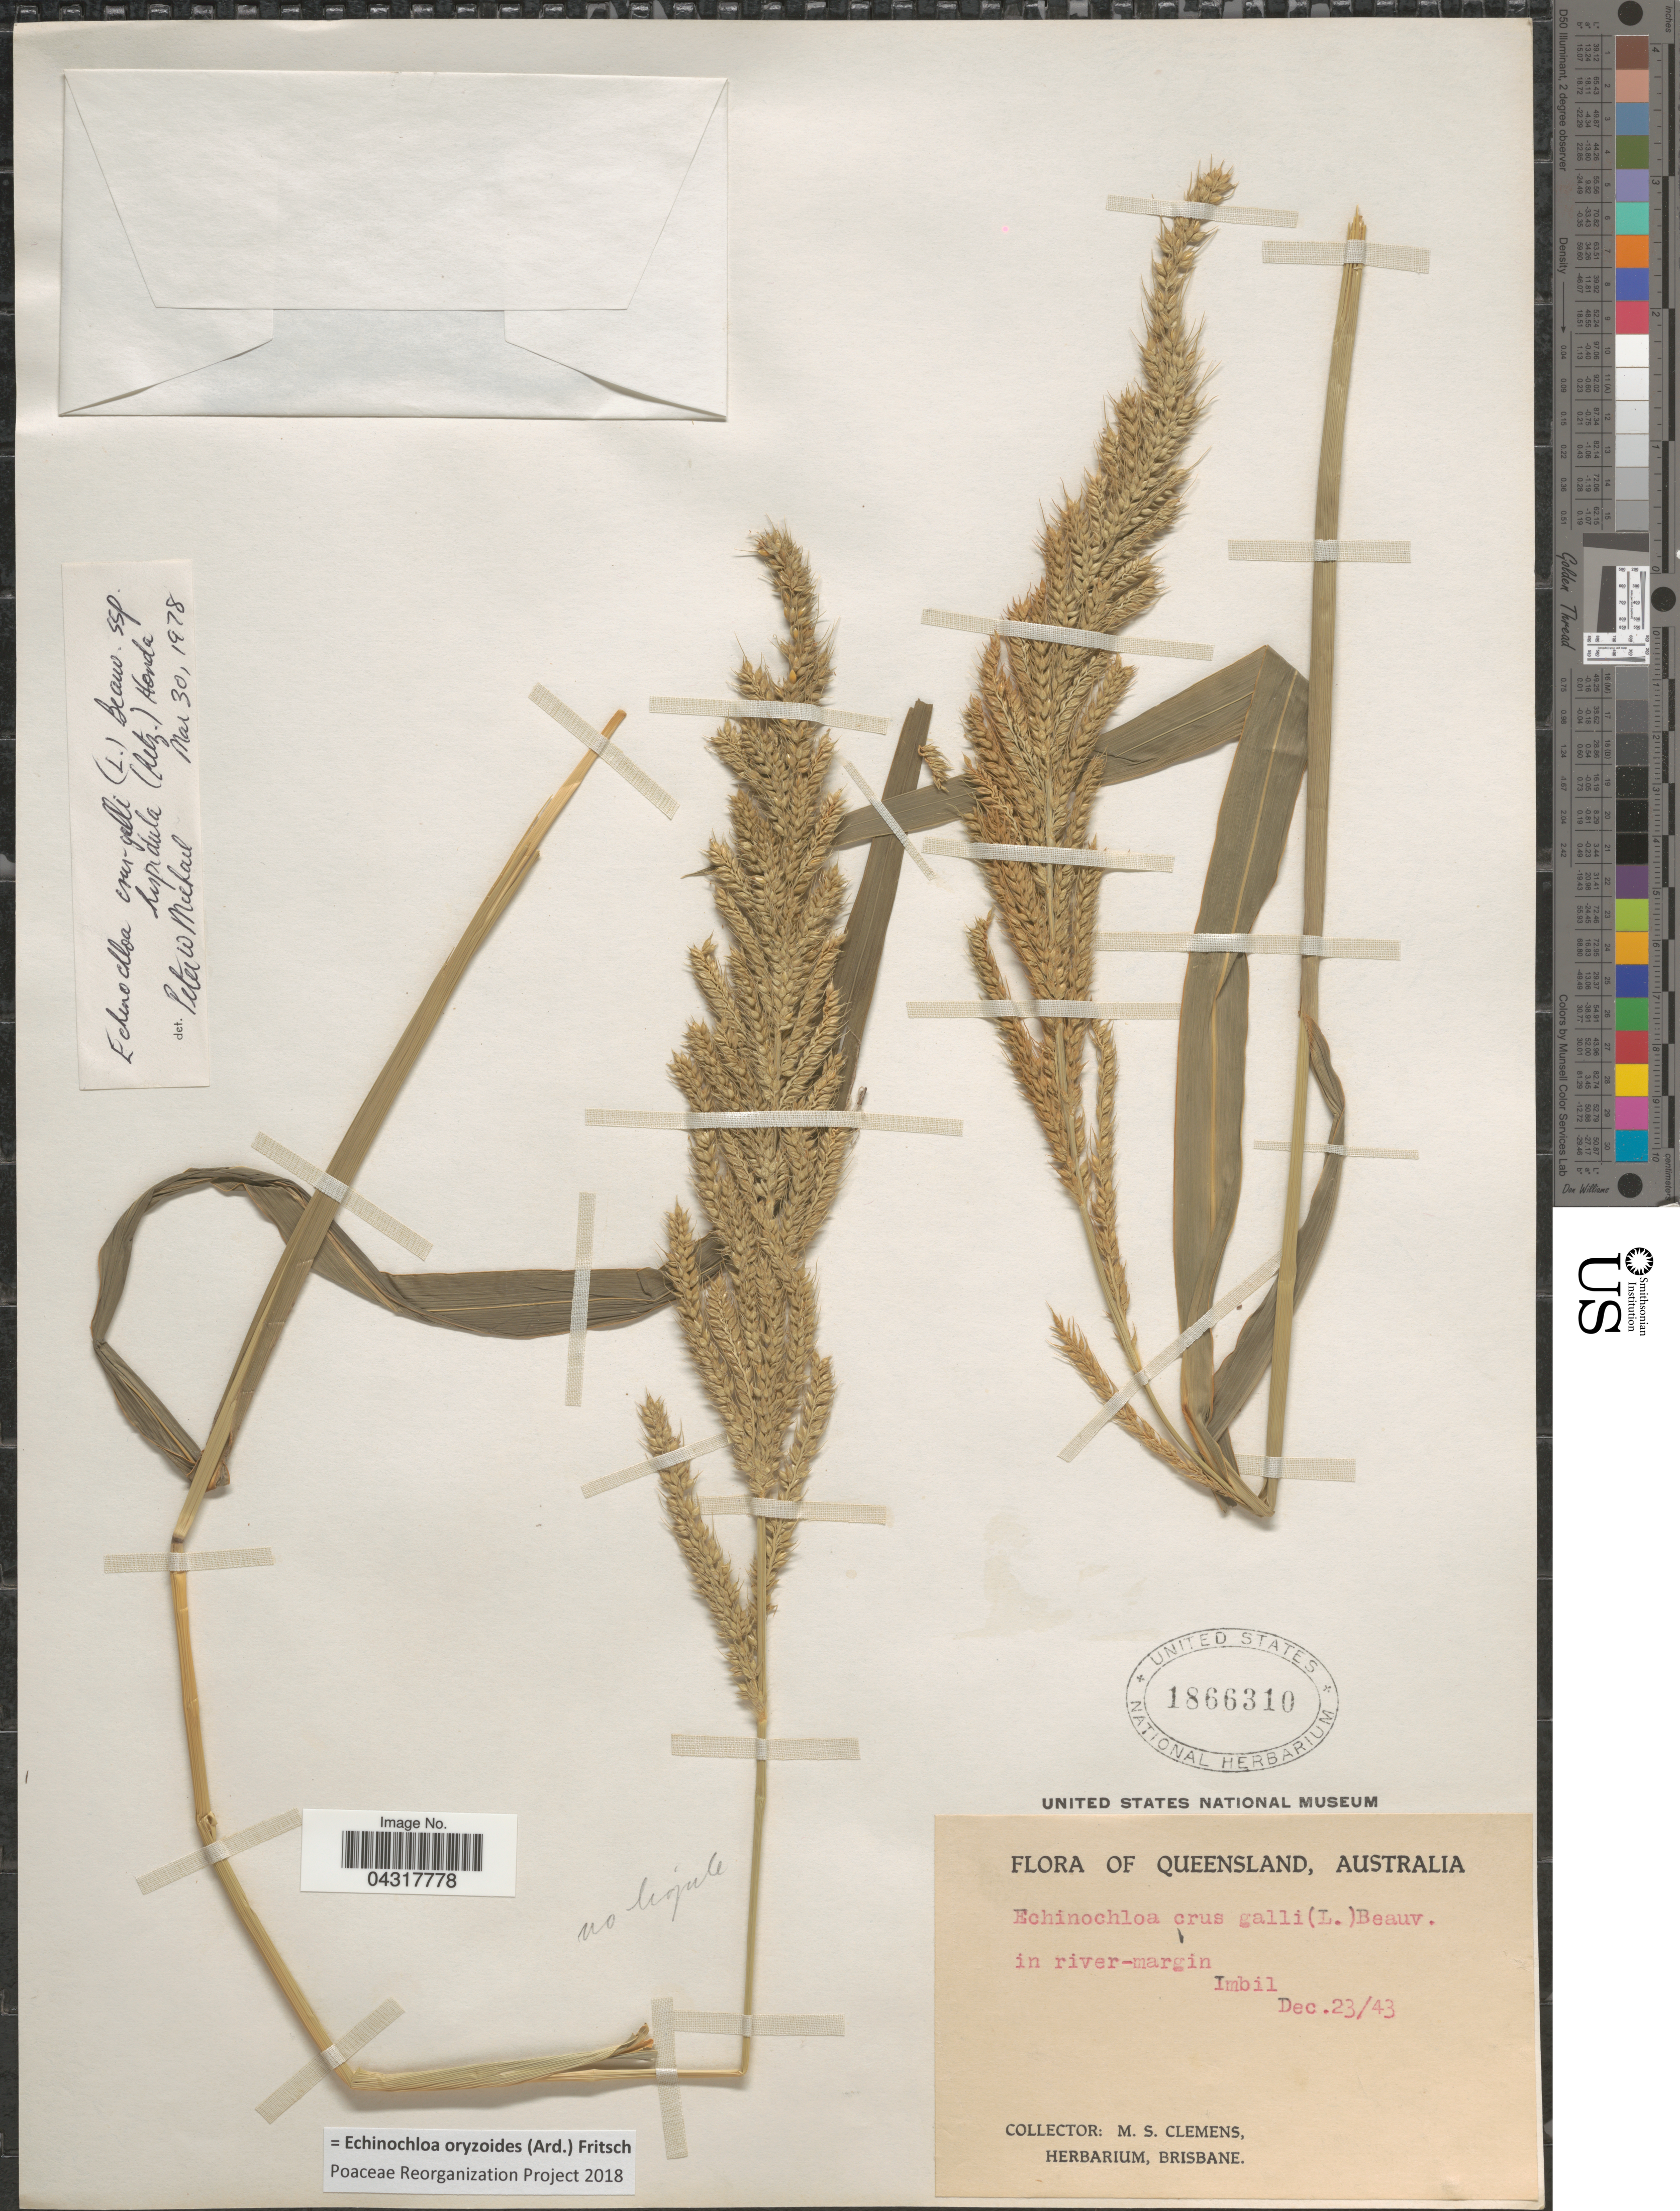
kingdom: Plantae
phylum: Tracheophyta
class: Liliopsida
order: Poales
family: Poaceae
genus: Echinochloa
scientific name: Echinochloa oryzoides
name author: (Ard.) Fritsch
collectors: M. S. Clemens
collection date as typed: Transcribed d/m/y: 23/12/43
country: Australia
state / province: Queensland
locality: In river-margin. Imbil.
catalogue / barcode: US 1866310